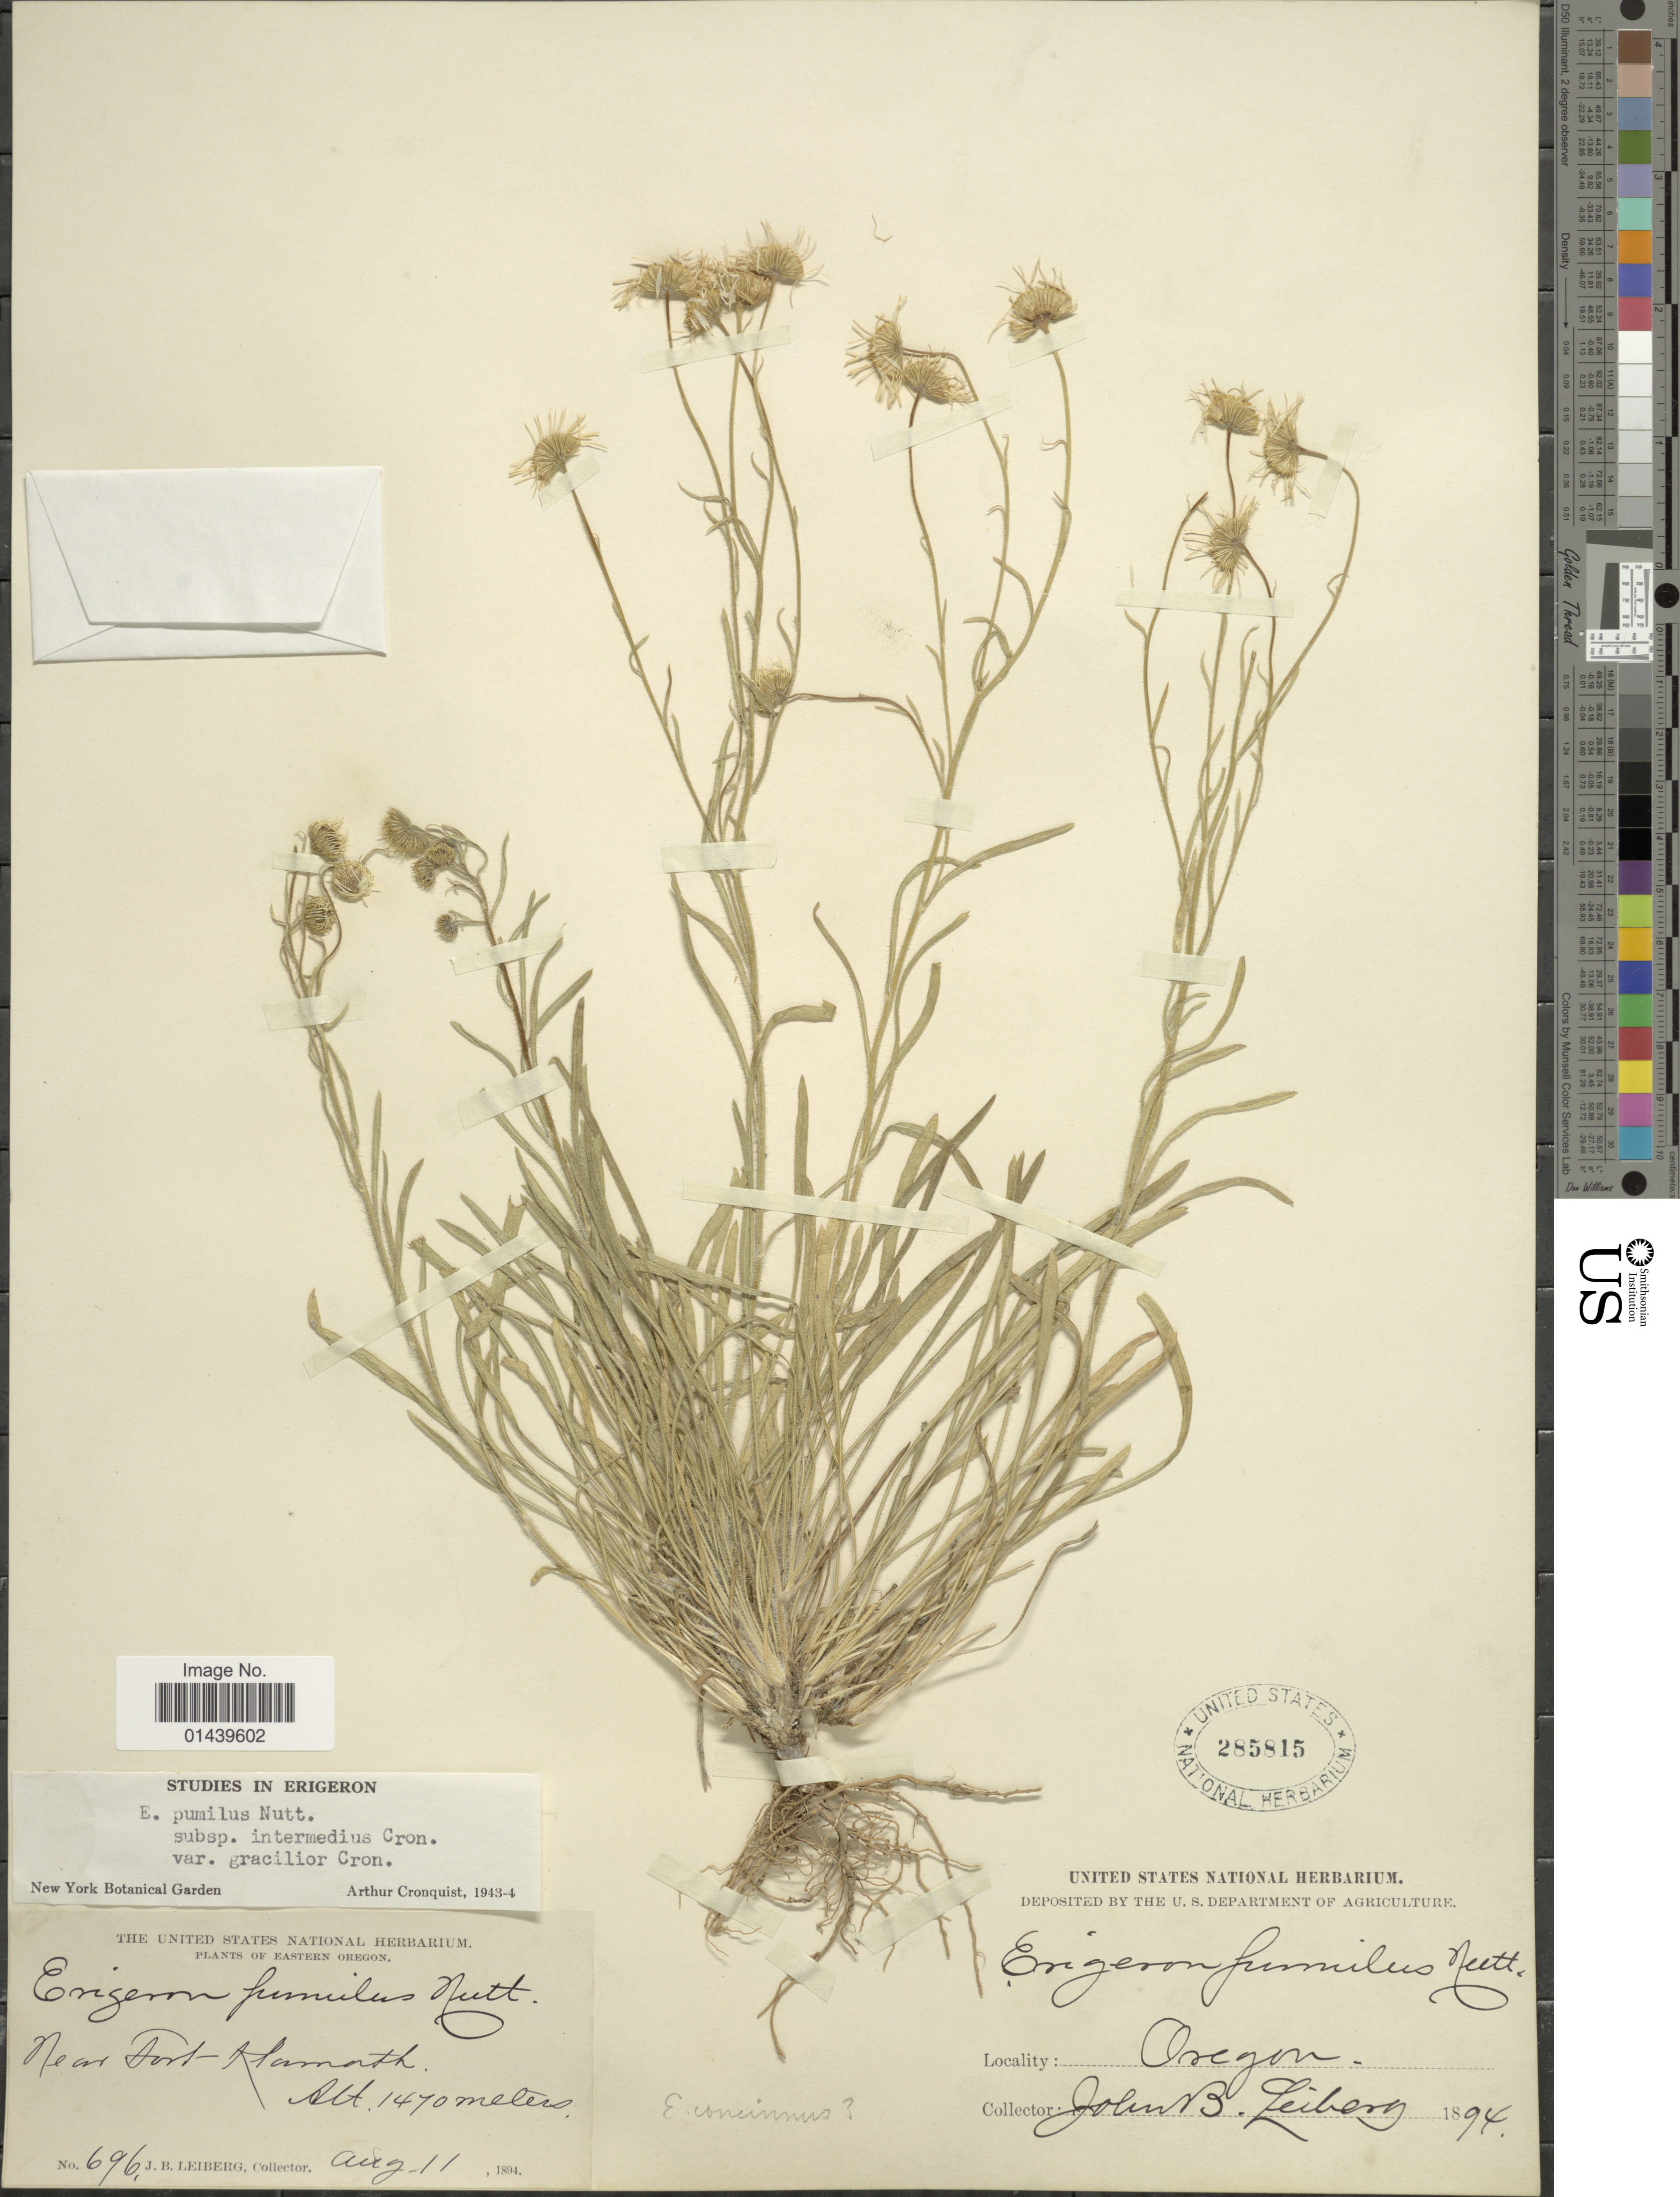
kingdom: Plantae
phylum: Tracheophyta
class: Magnoliopsida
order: Asterales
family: Asteraceae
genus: Erigeron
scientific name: Erigeron pumilus subsp. intermedius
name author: Cronq.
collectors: J. B. Leiberg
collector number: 696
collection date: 1894-08-11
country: United States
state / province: Oregon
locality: Eastern Oregon. Near Fort Hamoth.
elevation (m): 1470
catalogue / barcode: US 285815